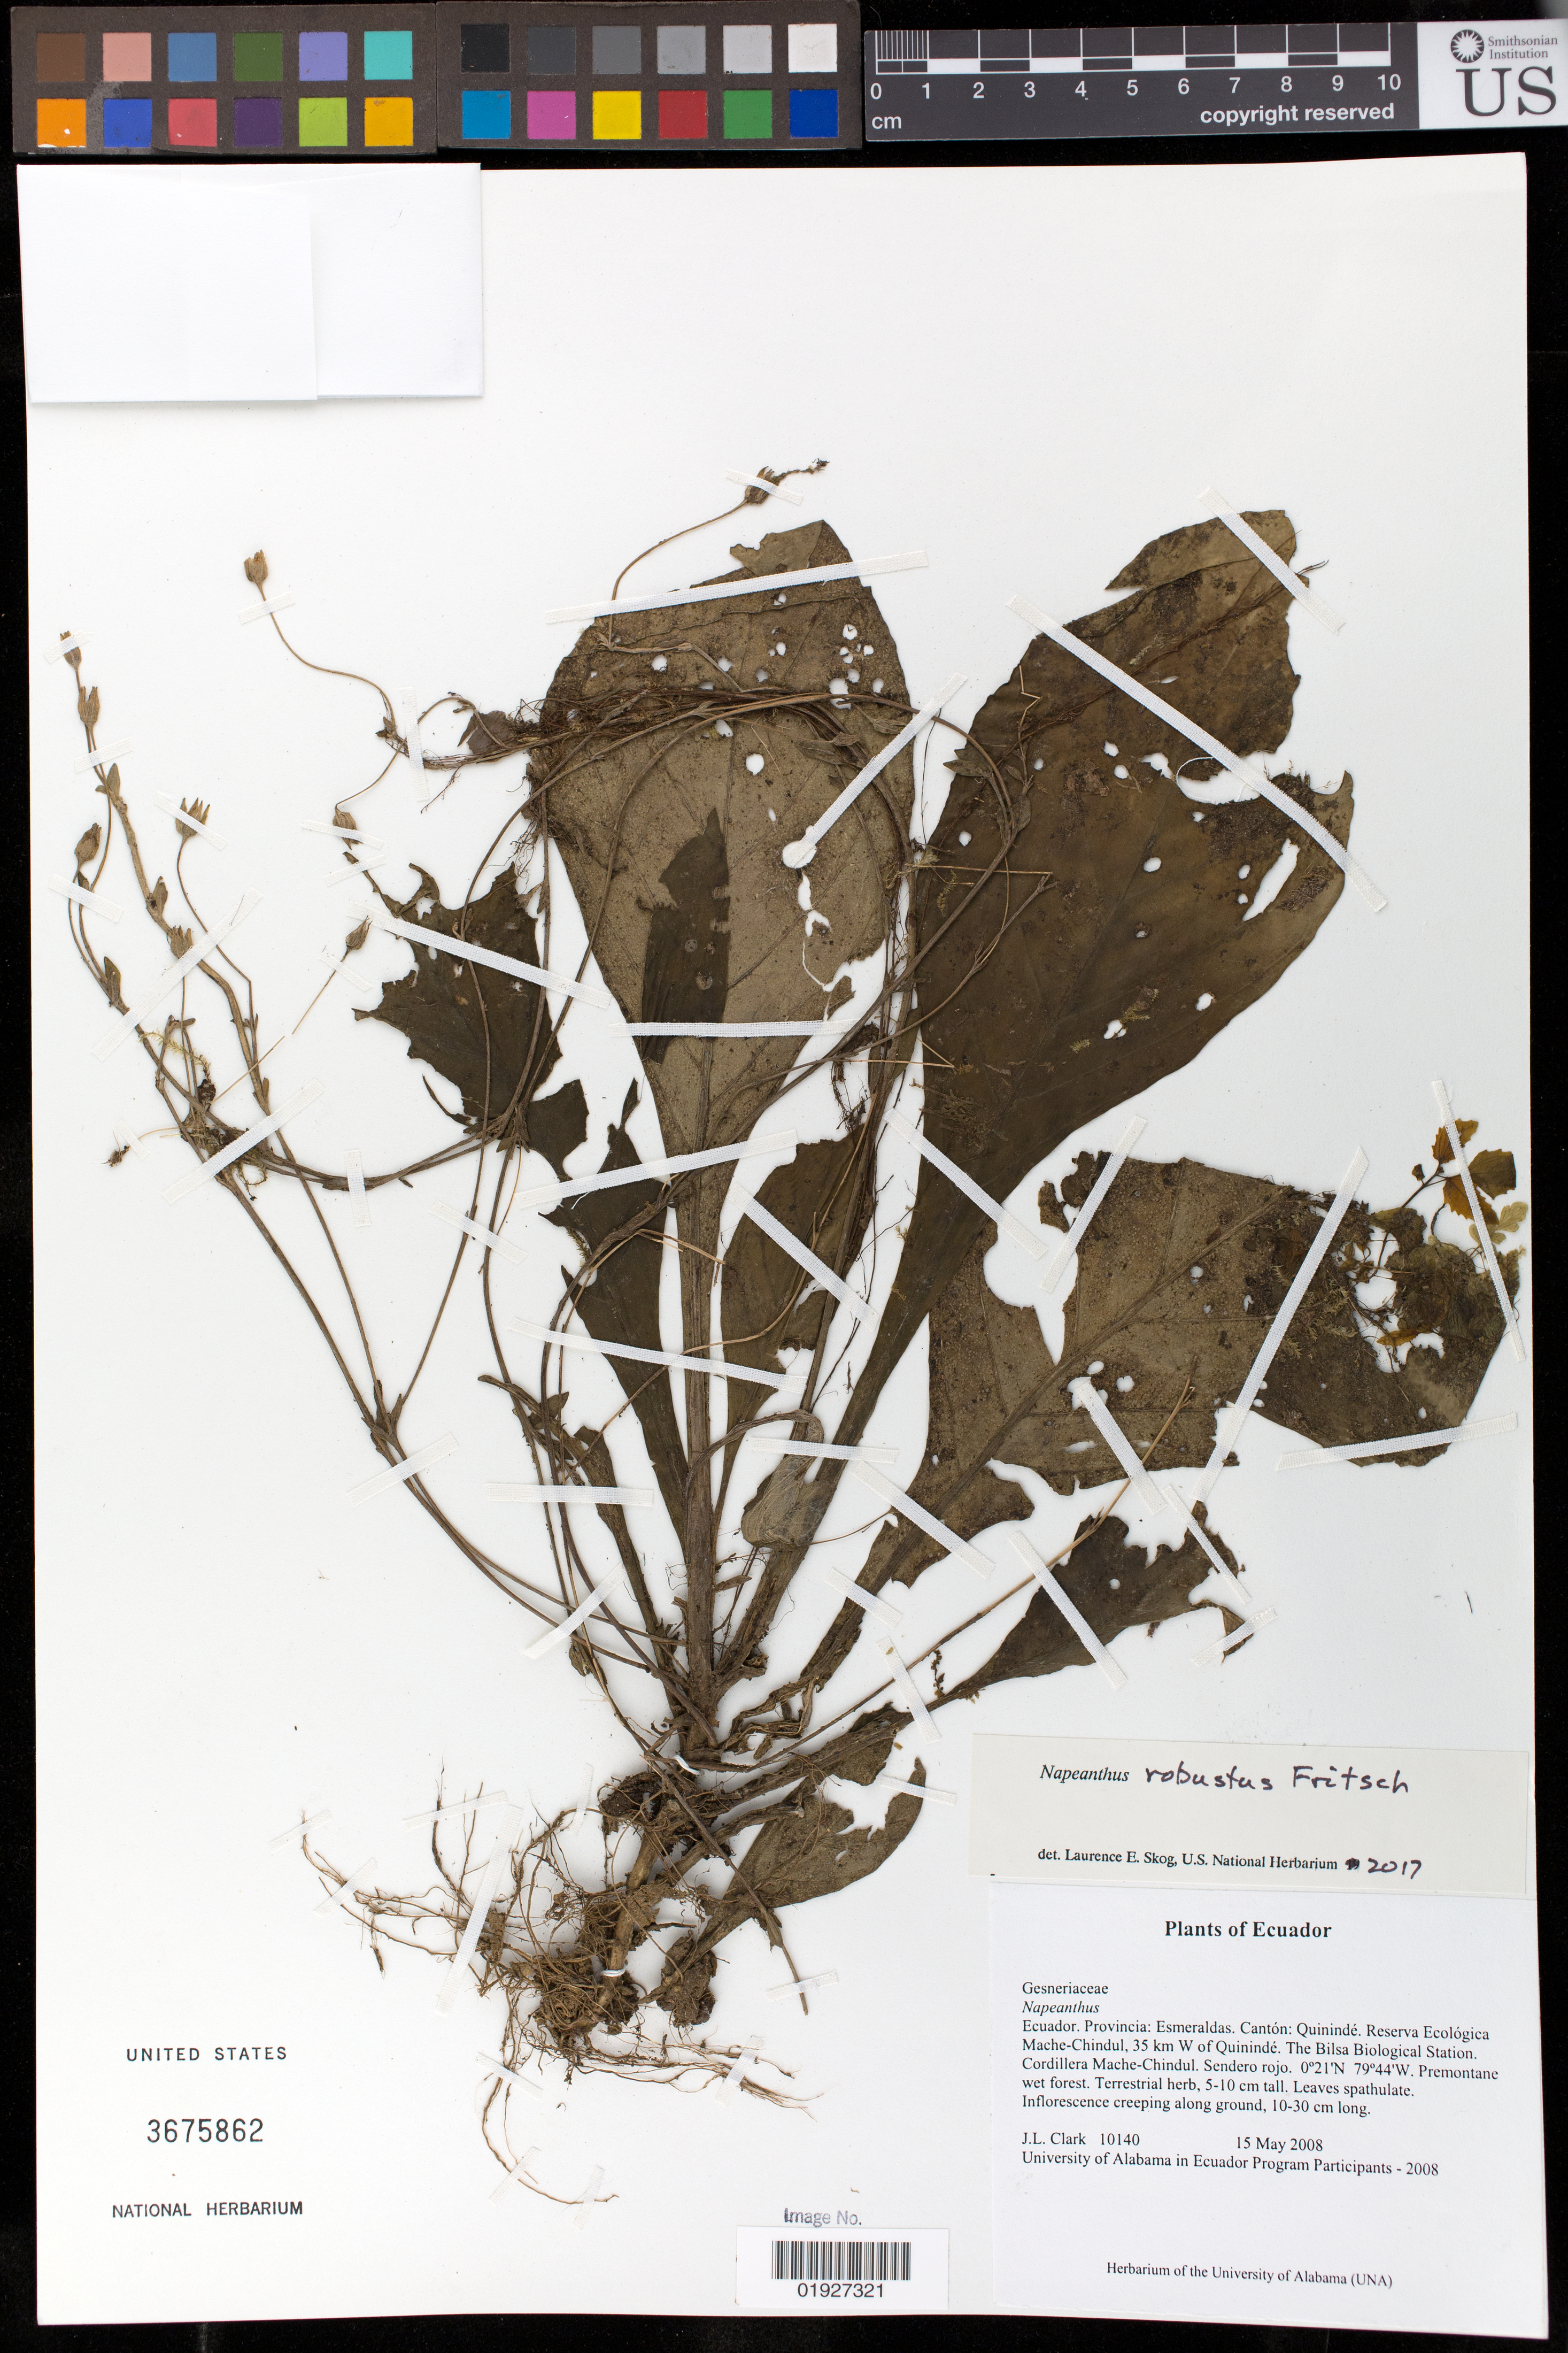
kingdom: Plantae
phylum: Tracheophyta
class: Magnoliopsida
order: Lamiales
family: Gesneriaceae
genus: Napeanthus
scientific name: Napeanthus robustus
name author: Fritsch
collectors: J. L. Clark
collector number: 10140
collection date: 2008-05-15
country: Ecuador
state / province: Esmeraldas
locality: Canton: Quininde. Reserva Ecologica Mache-Chindul, 35 km W of Quininde. The Bilsa Biological Station. Cordillera Mache-Chindul. Sendero Rojo.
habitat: Premontane wet forest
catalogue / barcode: US 3675862